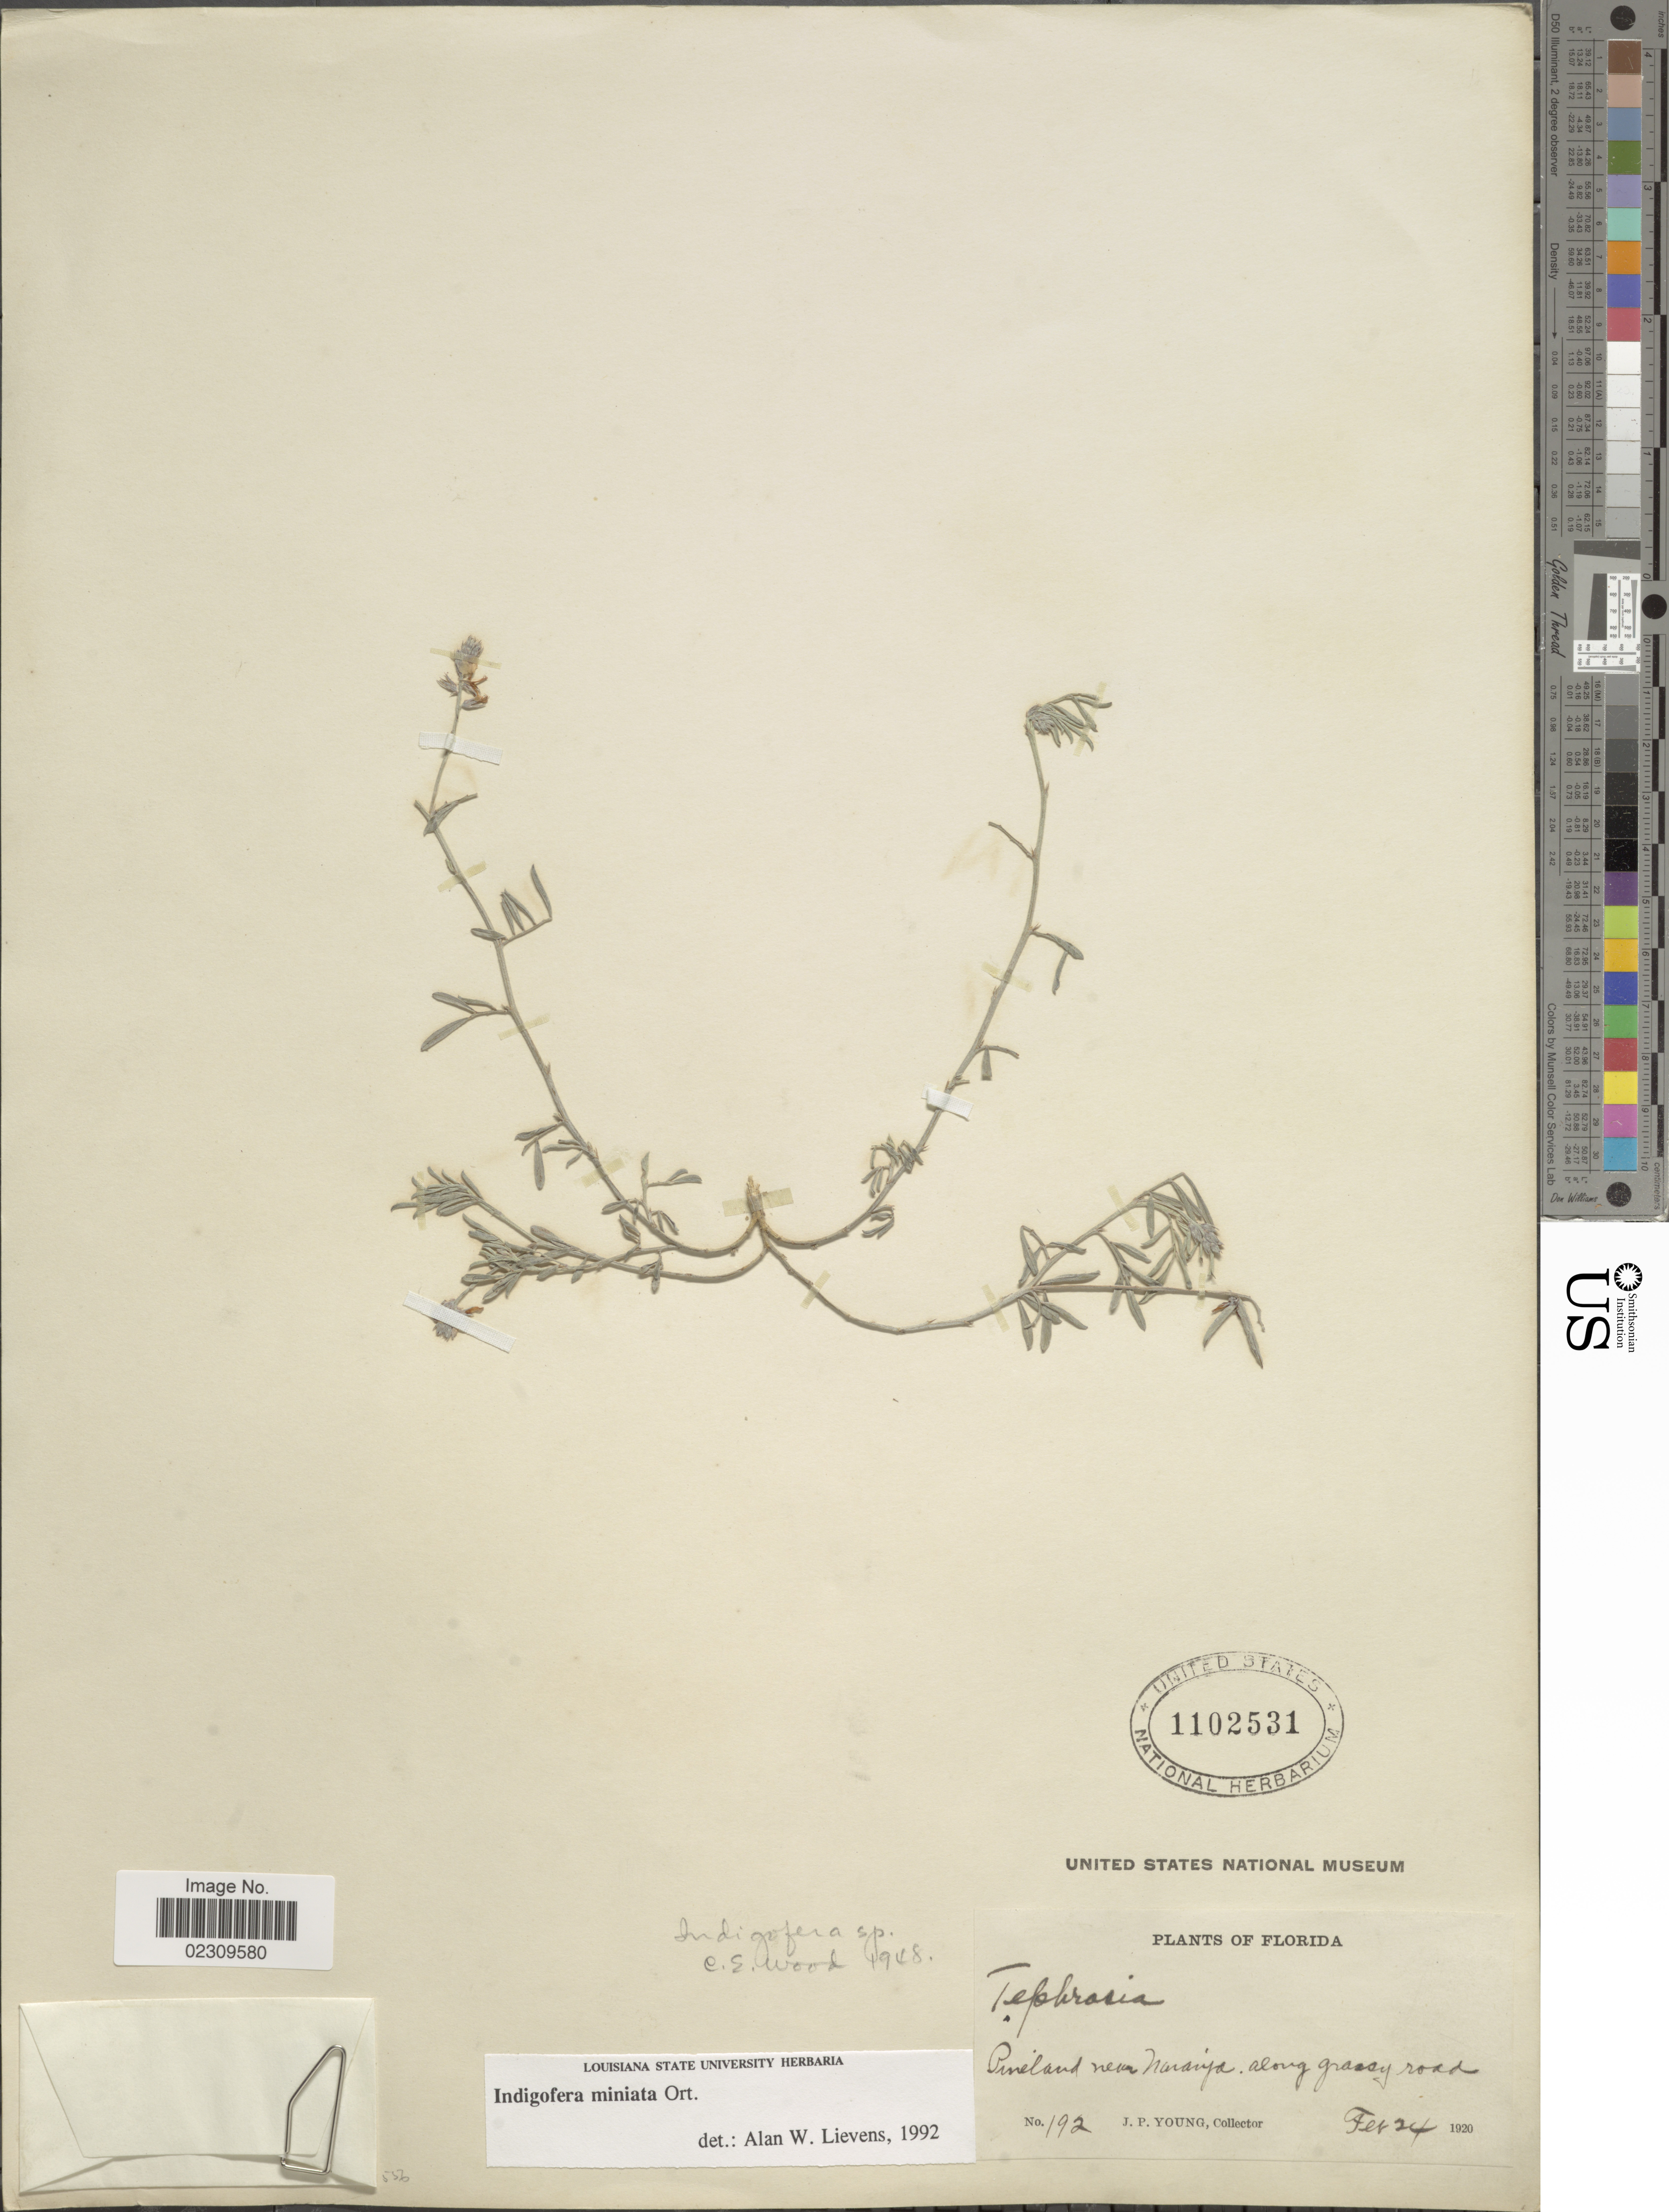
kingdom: Plantae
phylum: Tracheophyta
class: Magnoliopsida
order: Fabales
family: Fabaceae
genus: Indigofera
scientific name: Indigofera miniata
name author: Orteg.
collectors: J. P. Young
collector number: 192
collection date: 1920-02-24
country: United States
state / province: Florida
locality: near Naranja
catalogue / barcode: US 1102531